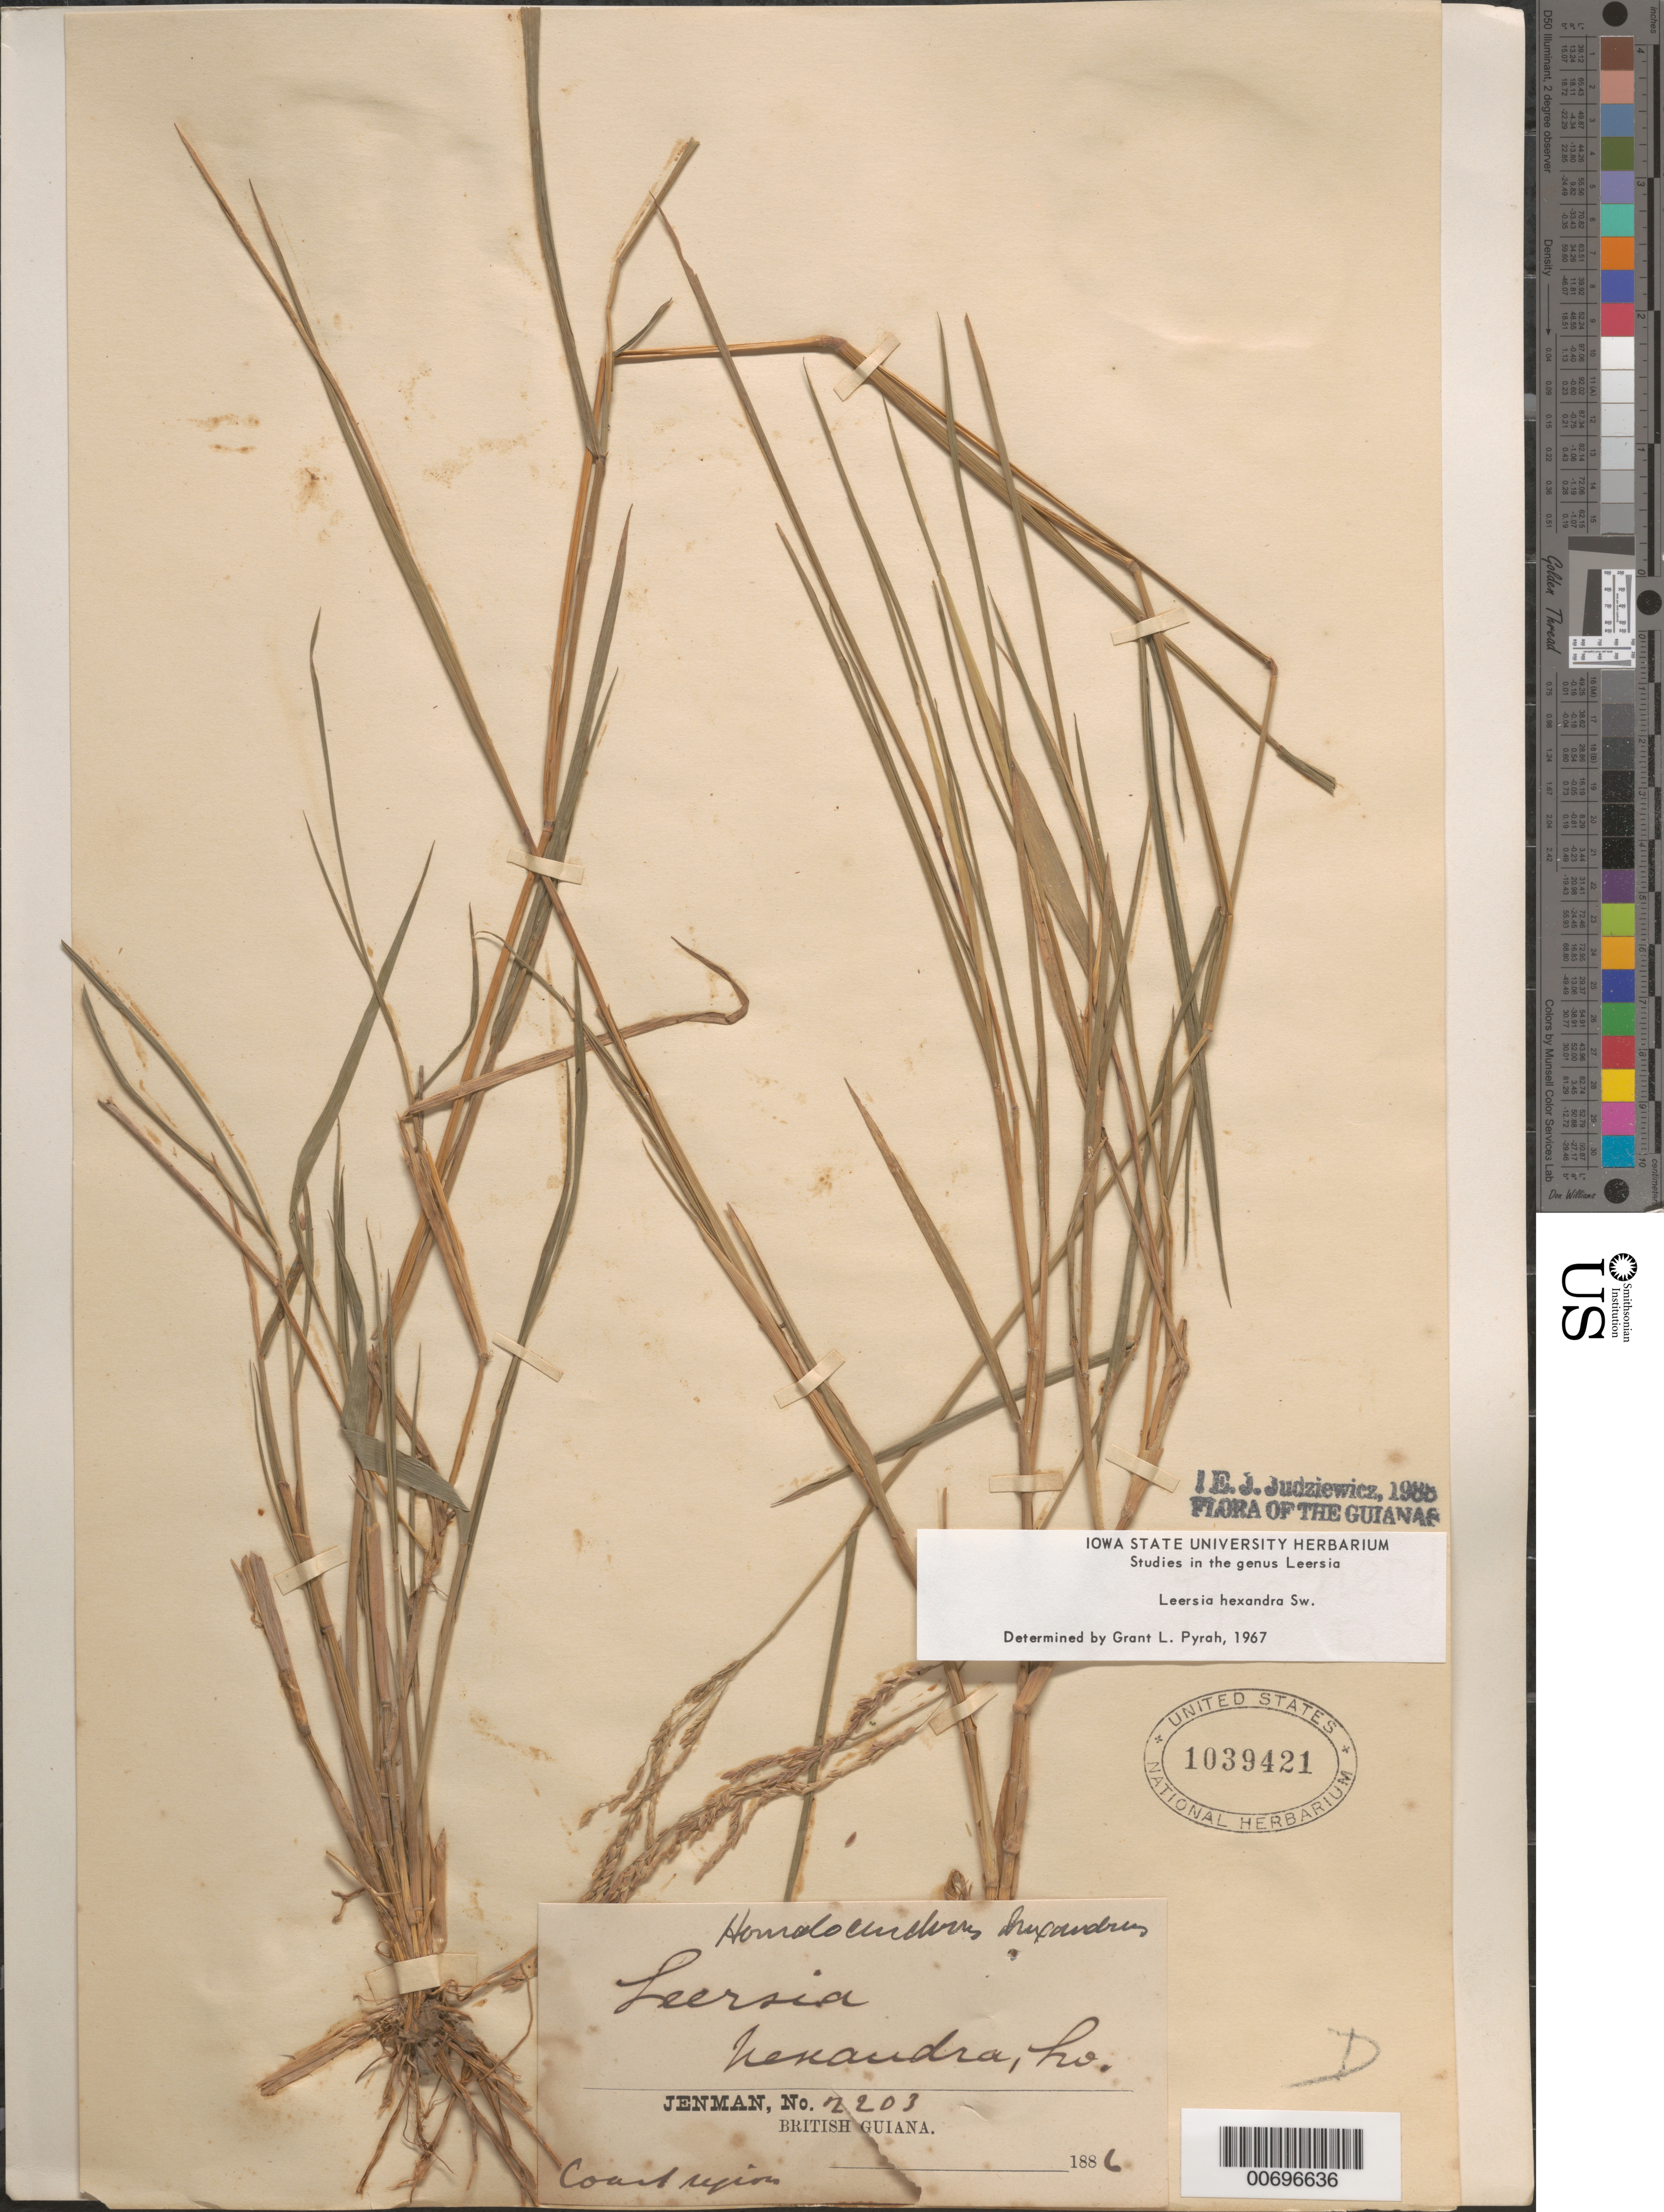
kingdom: Plantae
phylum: Tracheophyta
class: Liliopsida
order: Poales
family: Poaceae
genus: Leersia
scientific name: Leersia hexandra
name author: Sw.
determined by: Pyrah, G. L.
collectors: G. S. Jenman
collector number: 4203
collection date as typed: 1886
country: Guyana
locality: Coast Region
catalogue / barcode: US 1039421